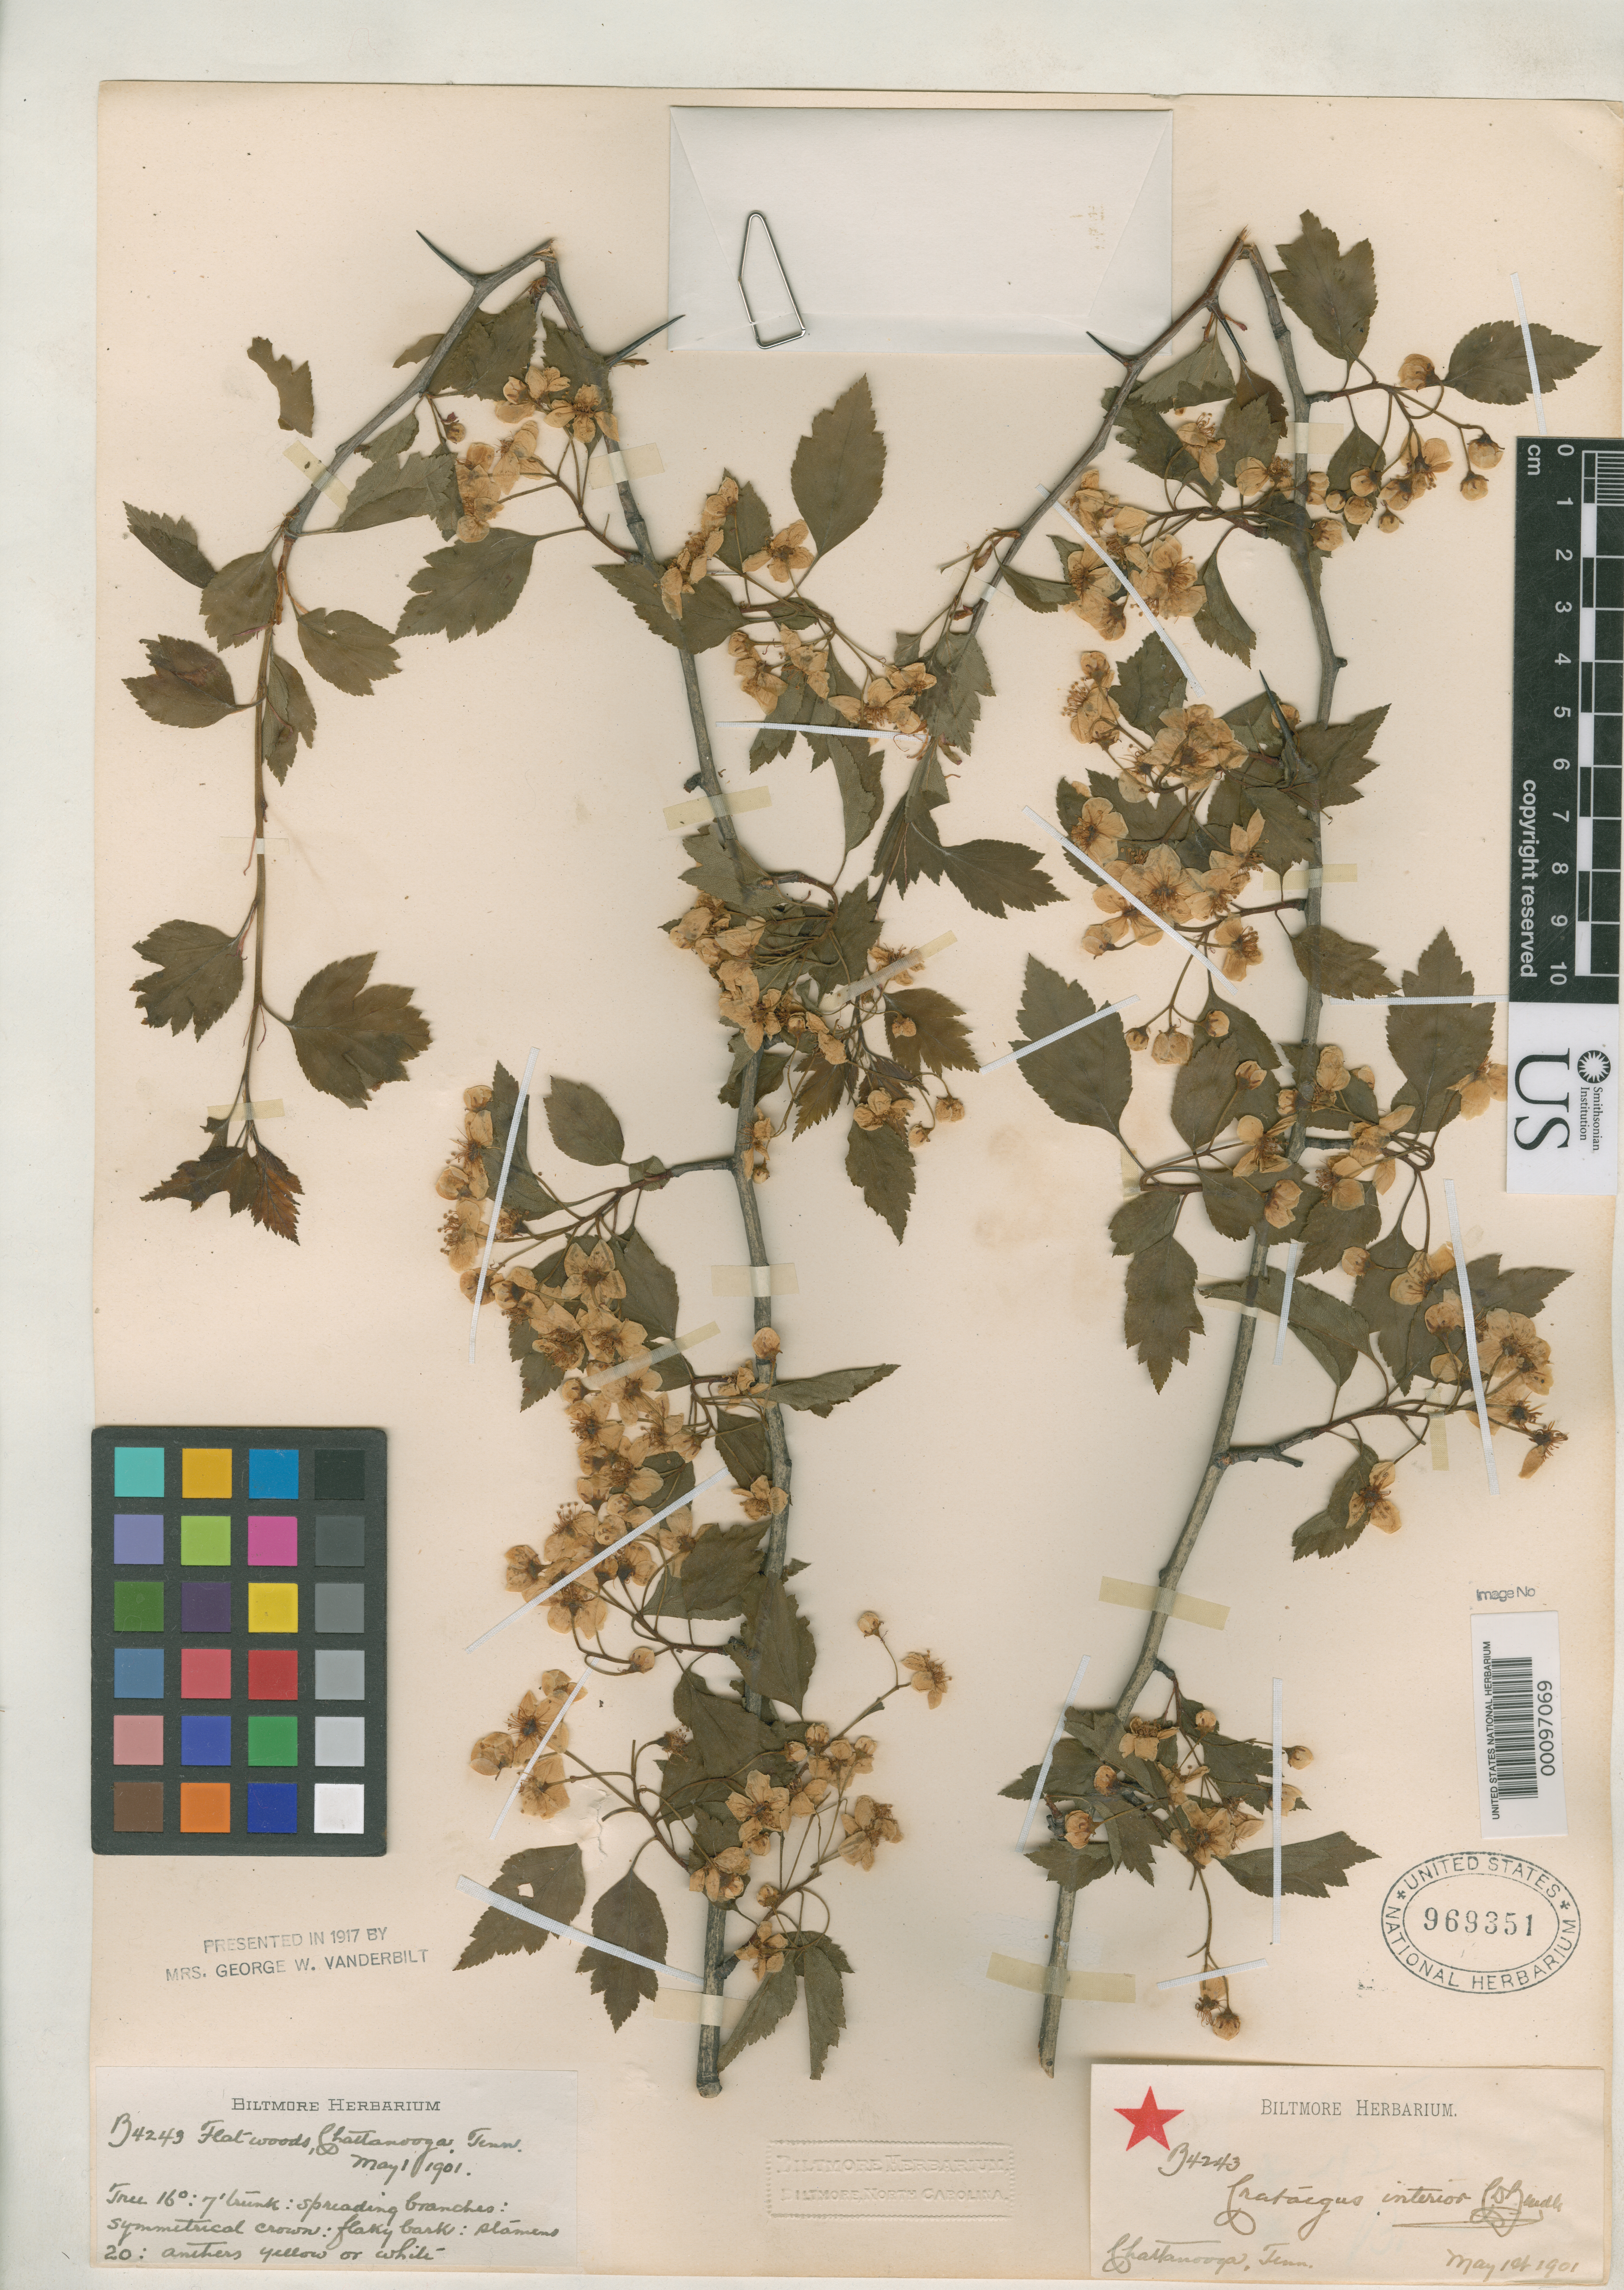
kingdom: Plantae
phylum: Tracheophyta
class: Magnoliopsida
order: Rosales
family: Rosaceae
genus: Crataegus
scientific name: Crataegus interior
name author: Beadle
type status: Syntype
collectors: ex herb. Biltmore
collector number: B 4243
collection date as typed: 10 May 1901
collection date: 1901-05-10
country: United States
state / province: Tennessee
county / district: Hamilton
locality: Near Chattanooga.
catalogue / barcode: US 969351